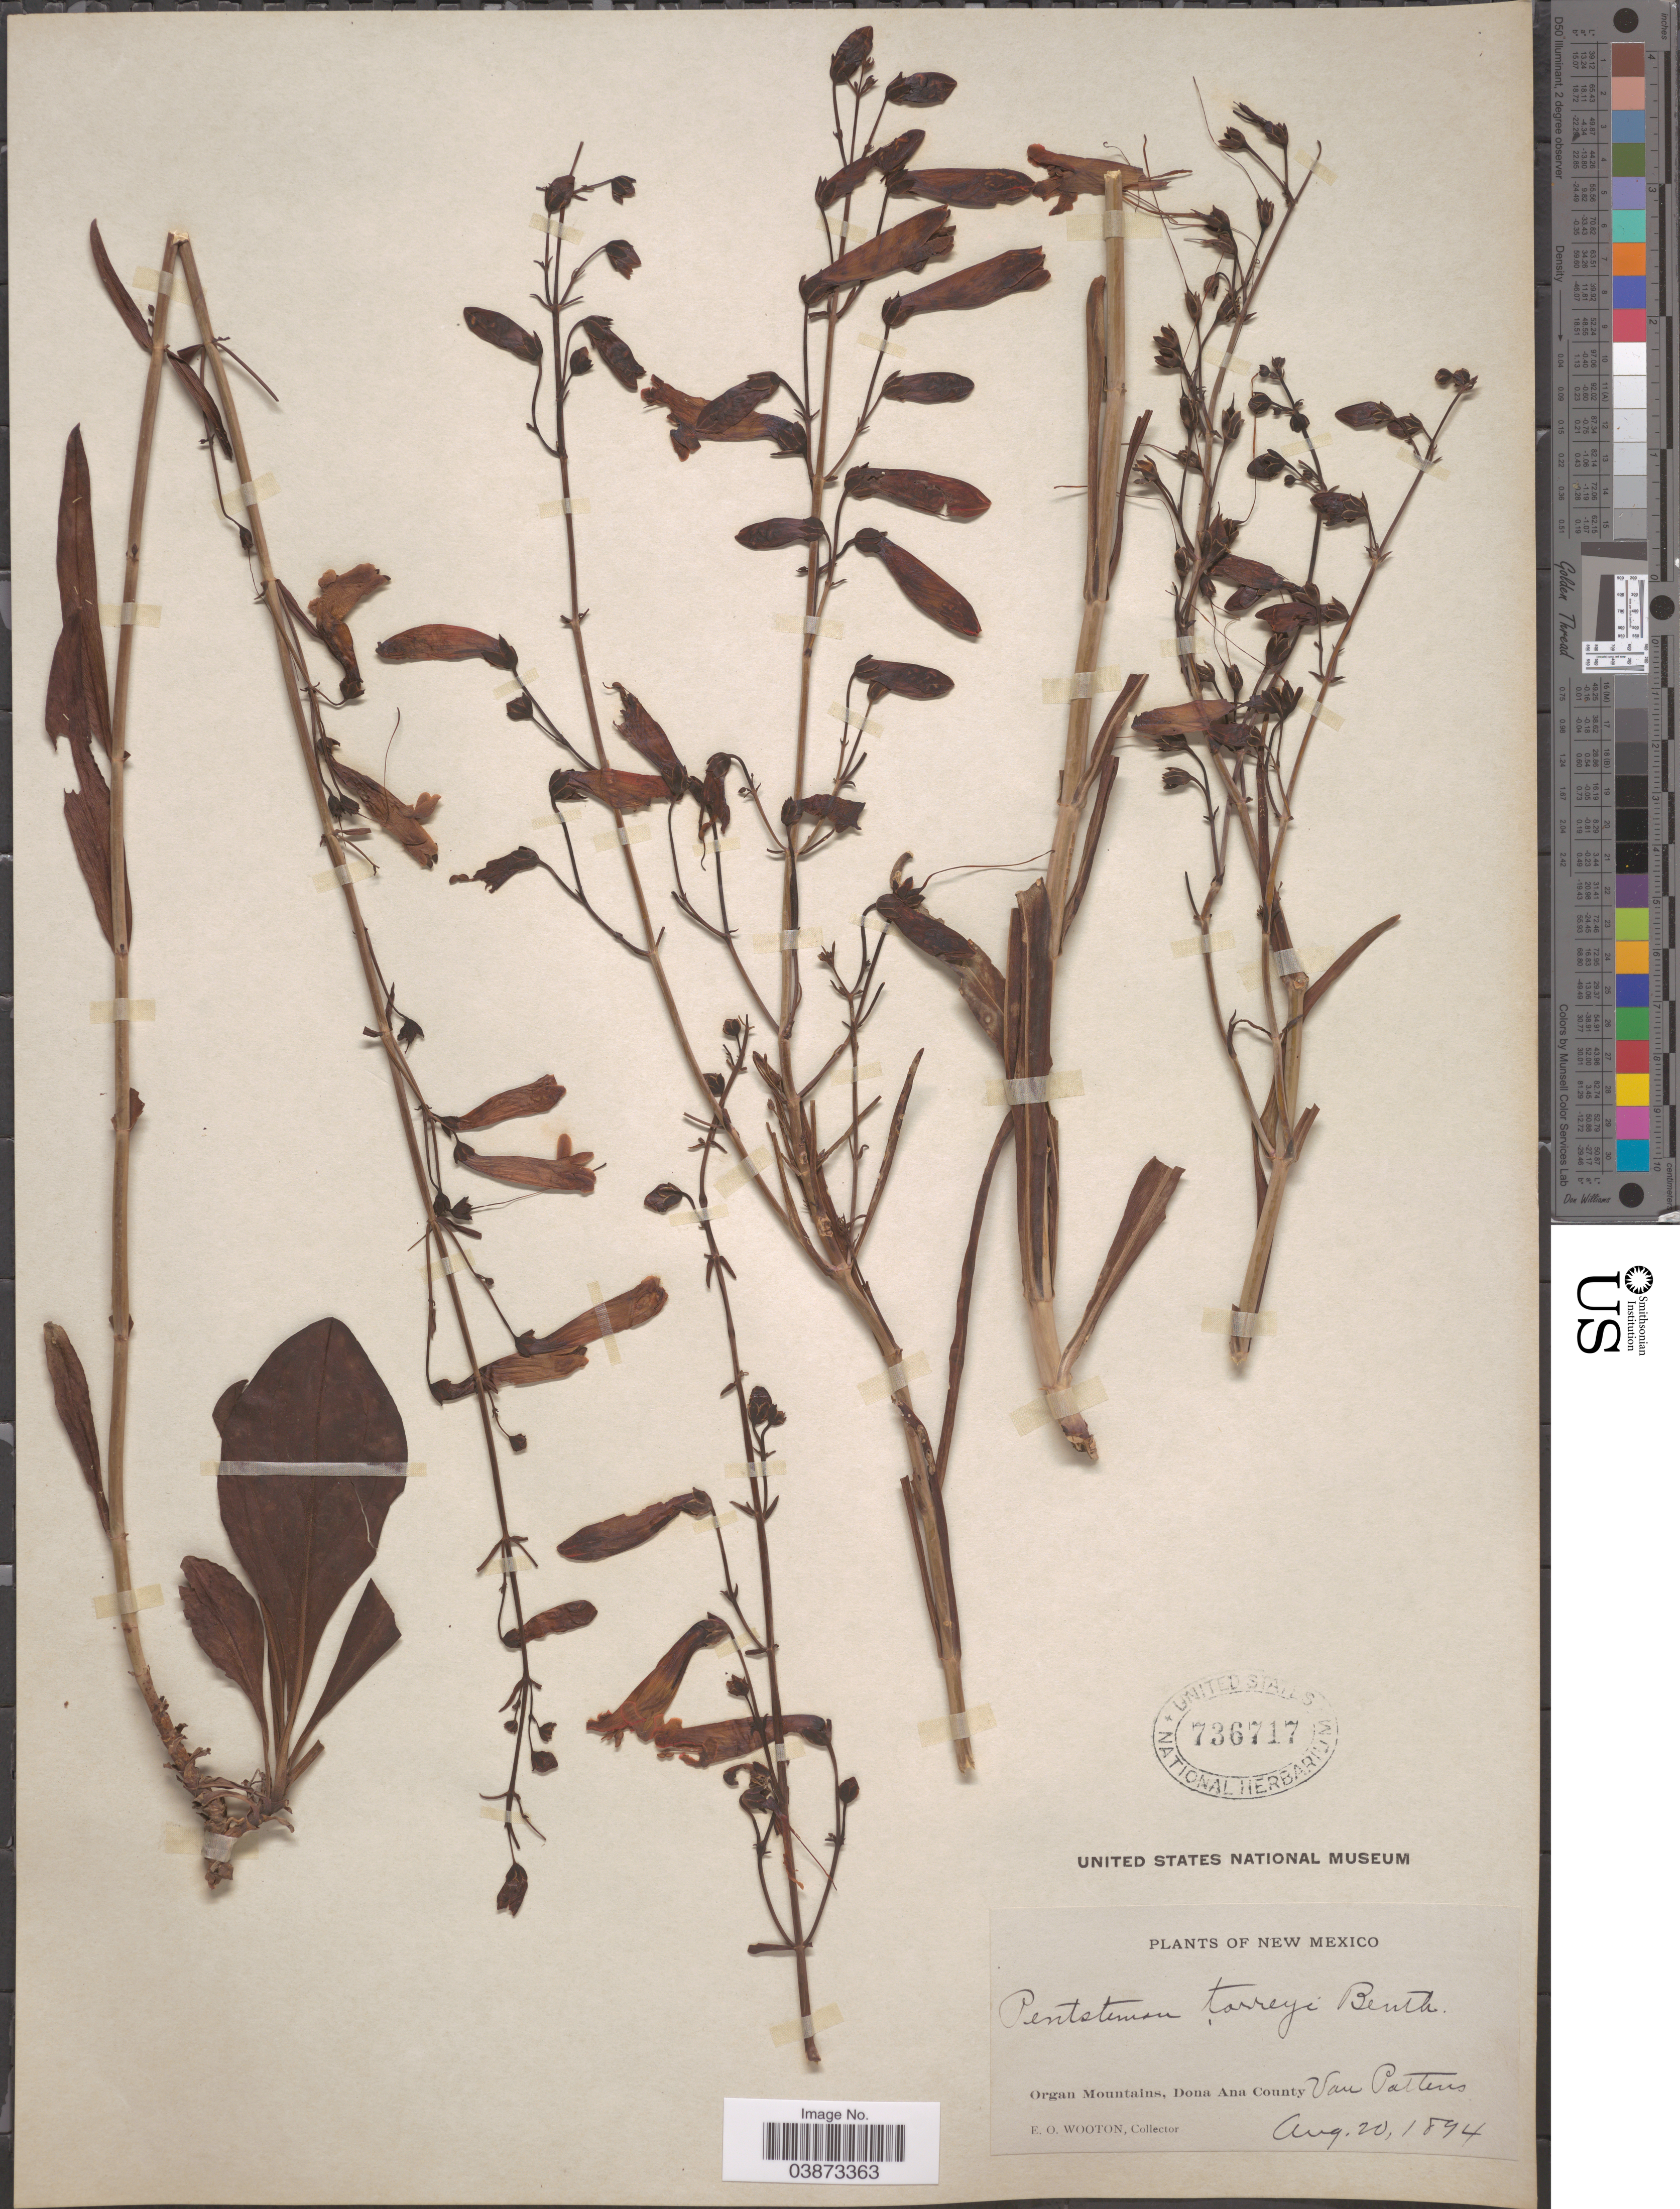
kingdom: Plantae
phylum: Tracheophyta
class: Magnoliopsida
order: Lamiales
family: Plantaginaceae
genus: Penstemon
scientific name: Penstemon barbatus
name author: (Cav.) Roth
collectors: E. O. Wooton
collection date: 1894-08-20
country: United States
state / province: New Mexico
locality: Organ Mountains, Dona Ana County. Van Pattens.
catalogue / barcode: US 736717